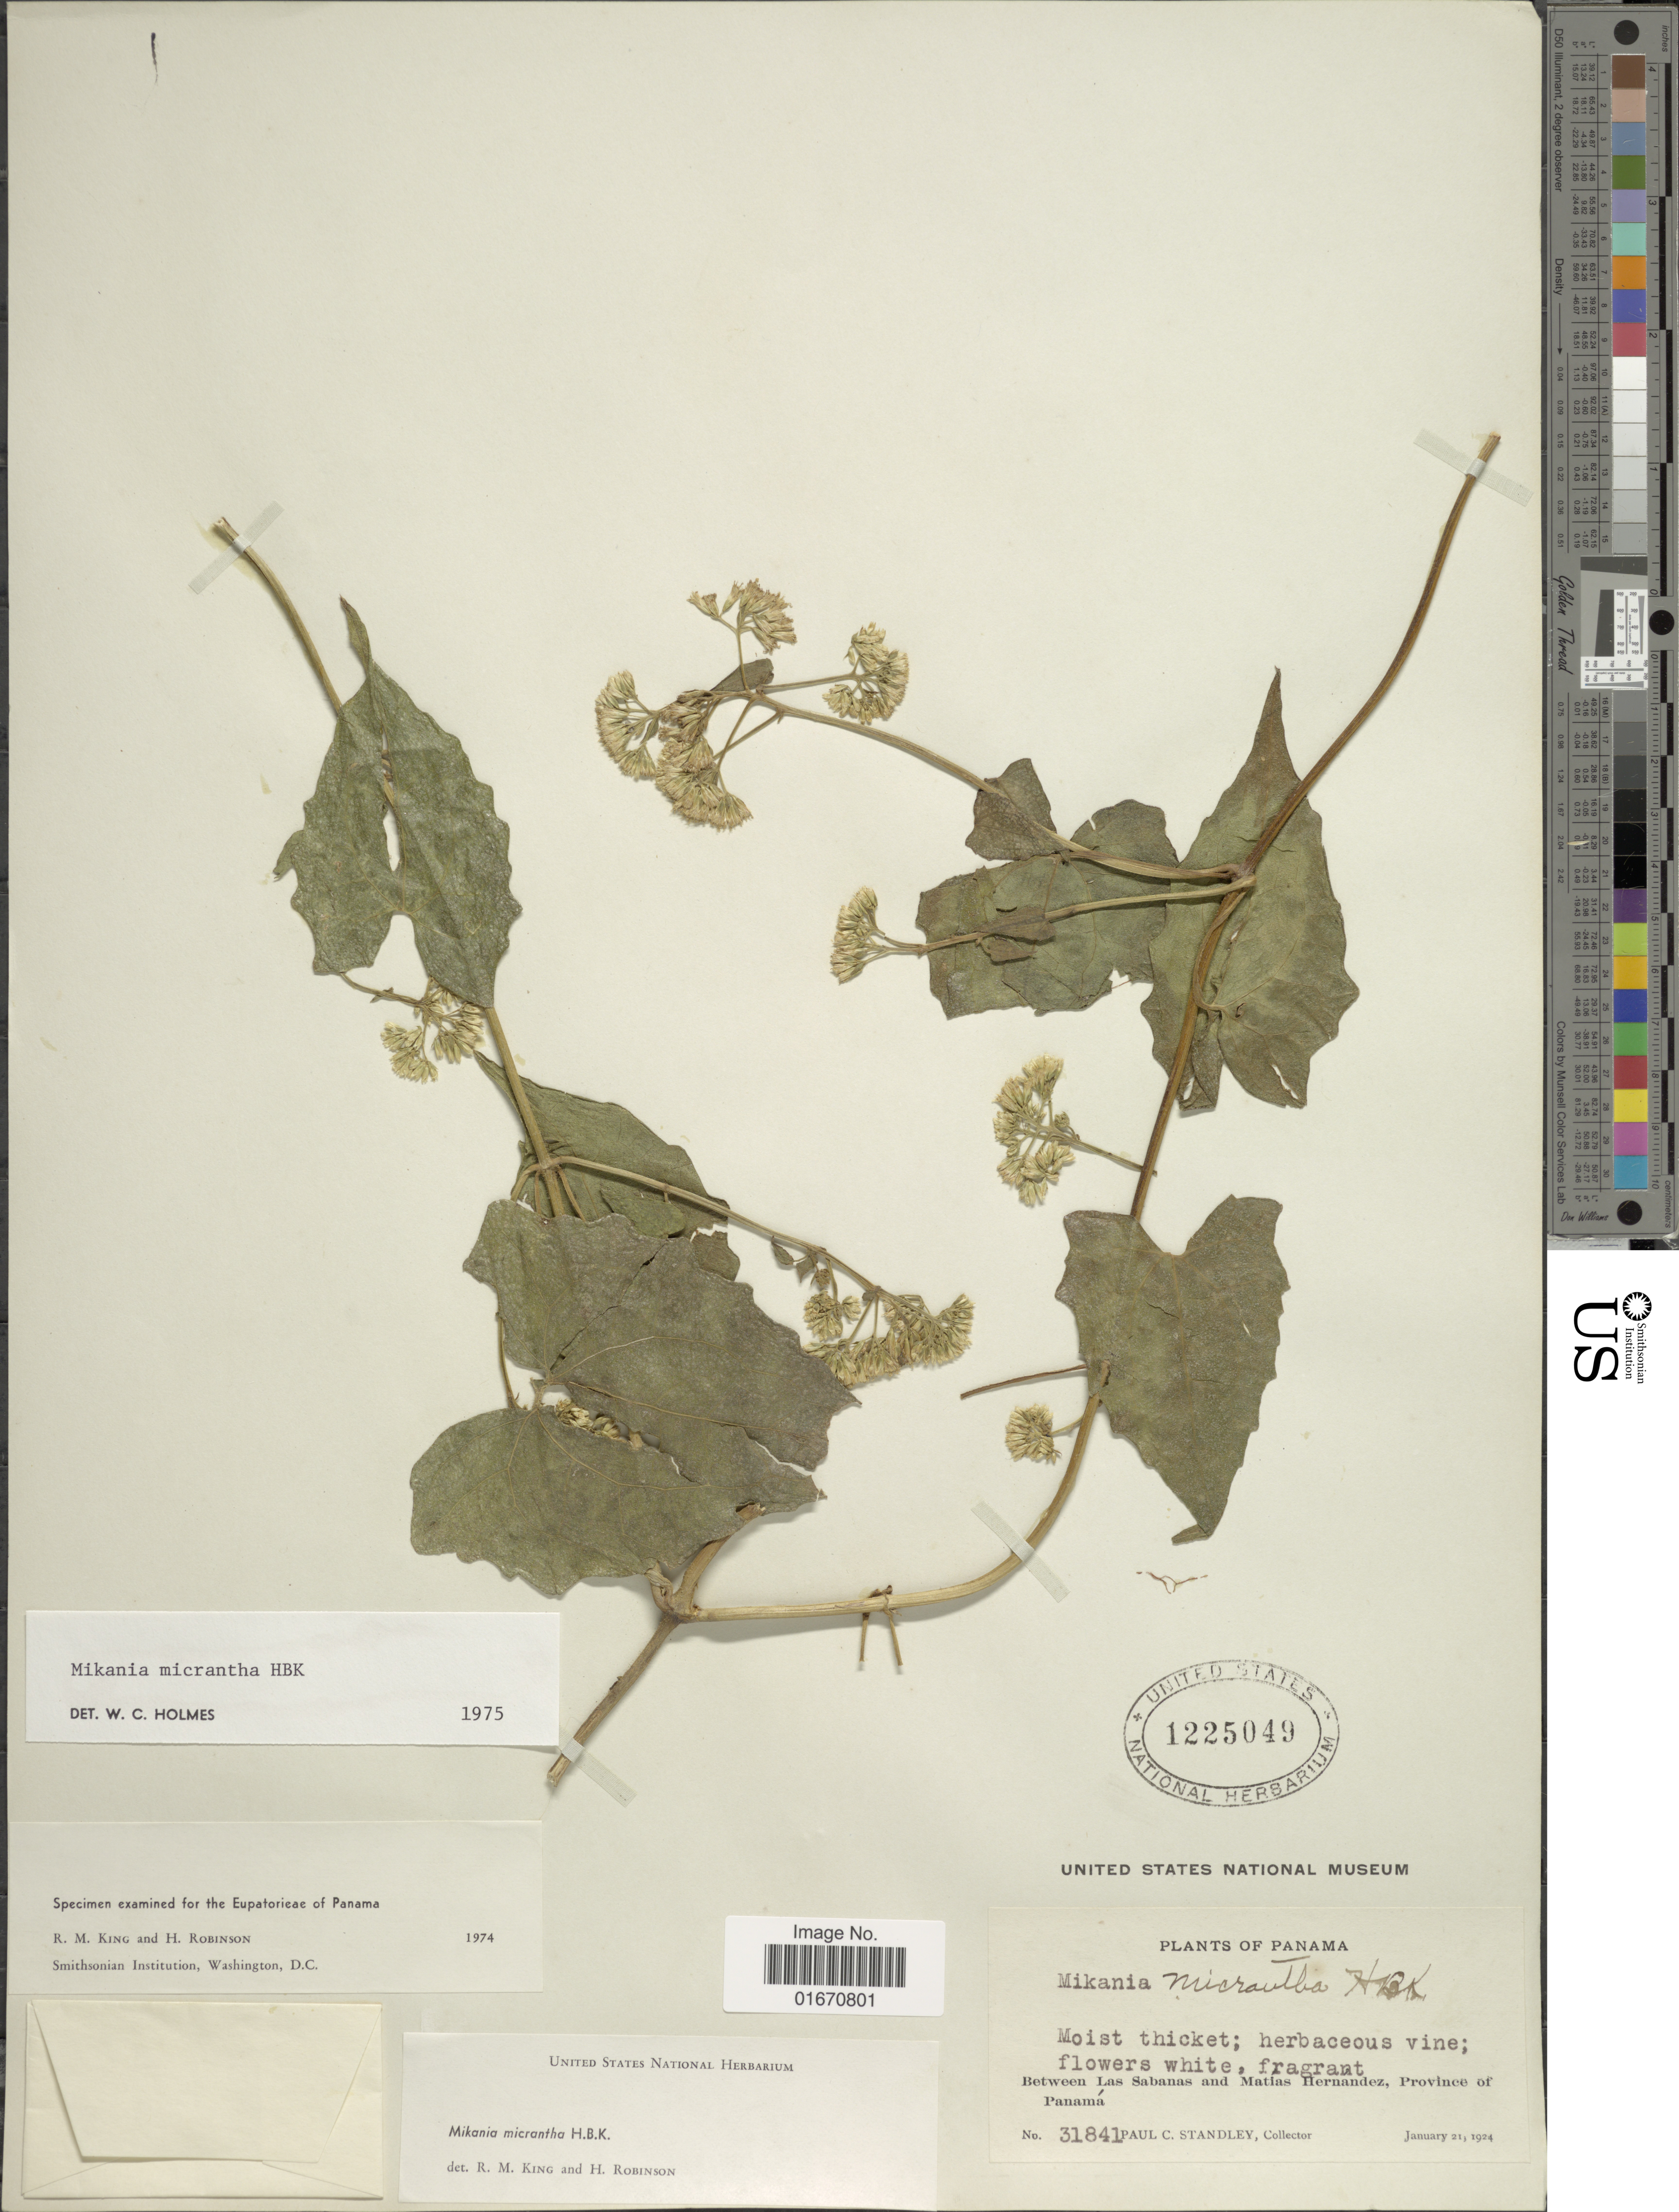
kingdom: Plantae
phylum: Tracheophyta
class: Magnoliopsida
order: Asterales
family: Asteraceae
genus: Mikania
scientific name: Mikania micrantha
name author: Kunth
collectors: P. C. Standley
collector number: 31841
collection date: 1924-01-21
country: Panama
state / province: Panamá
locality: Between Las Sabanas and Matias Hernandez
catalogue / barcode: US 1225049